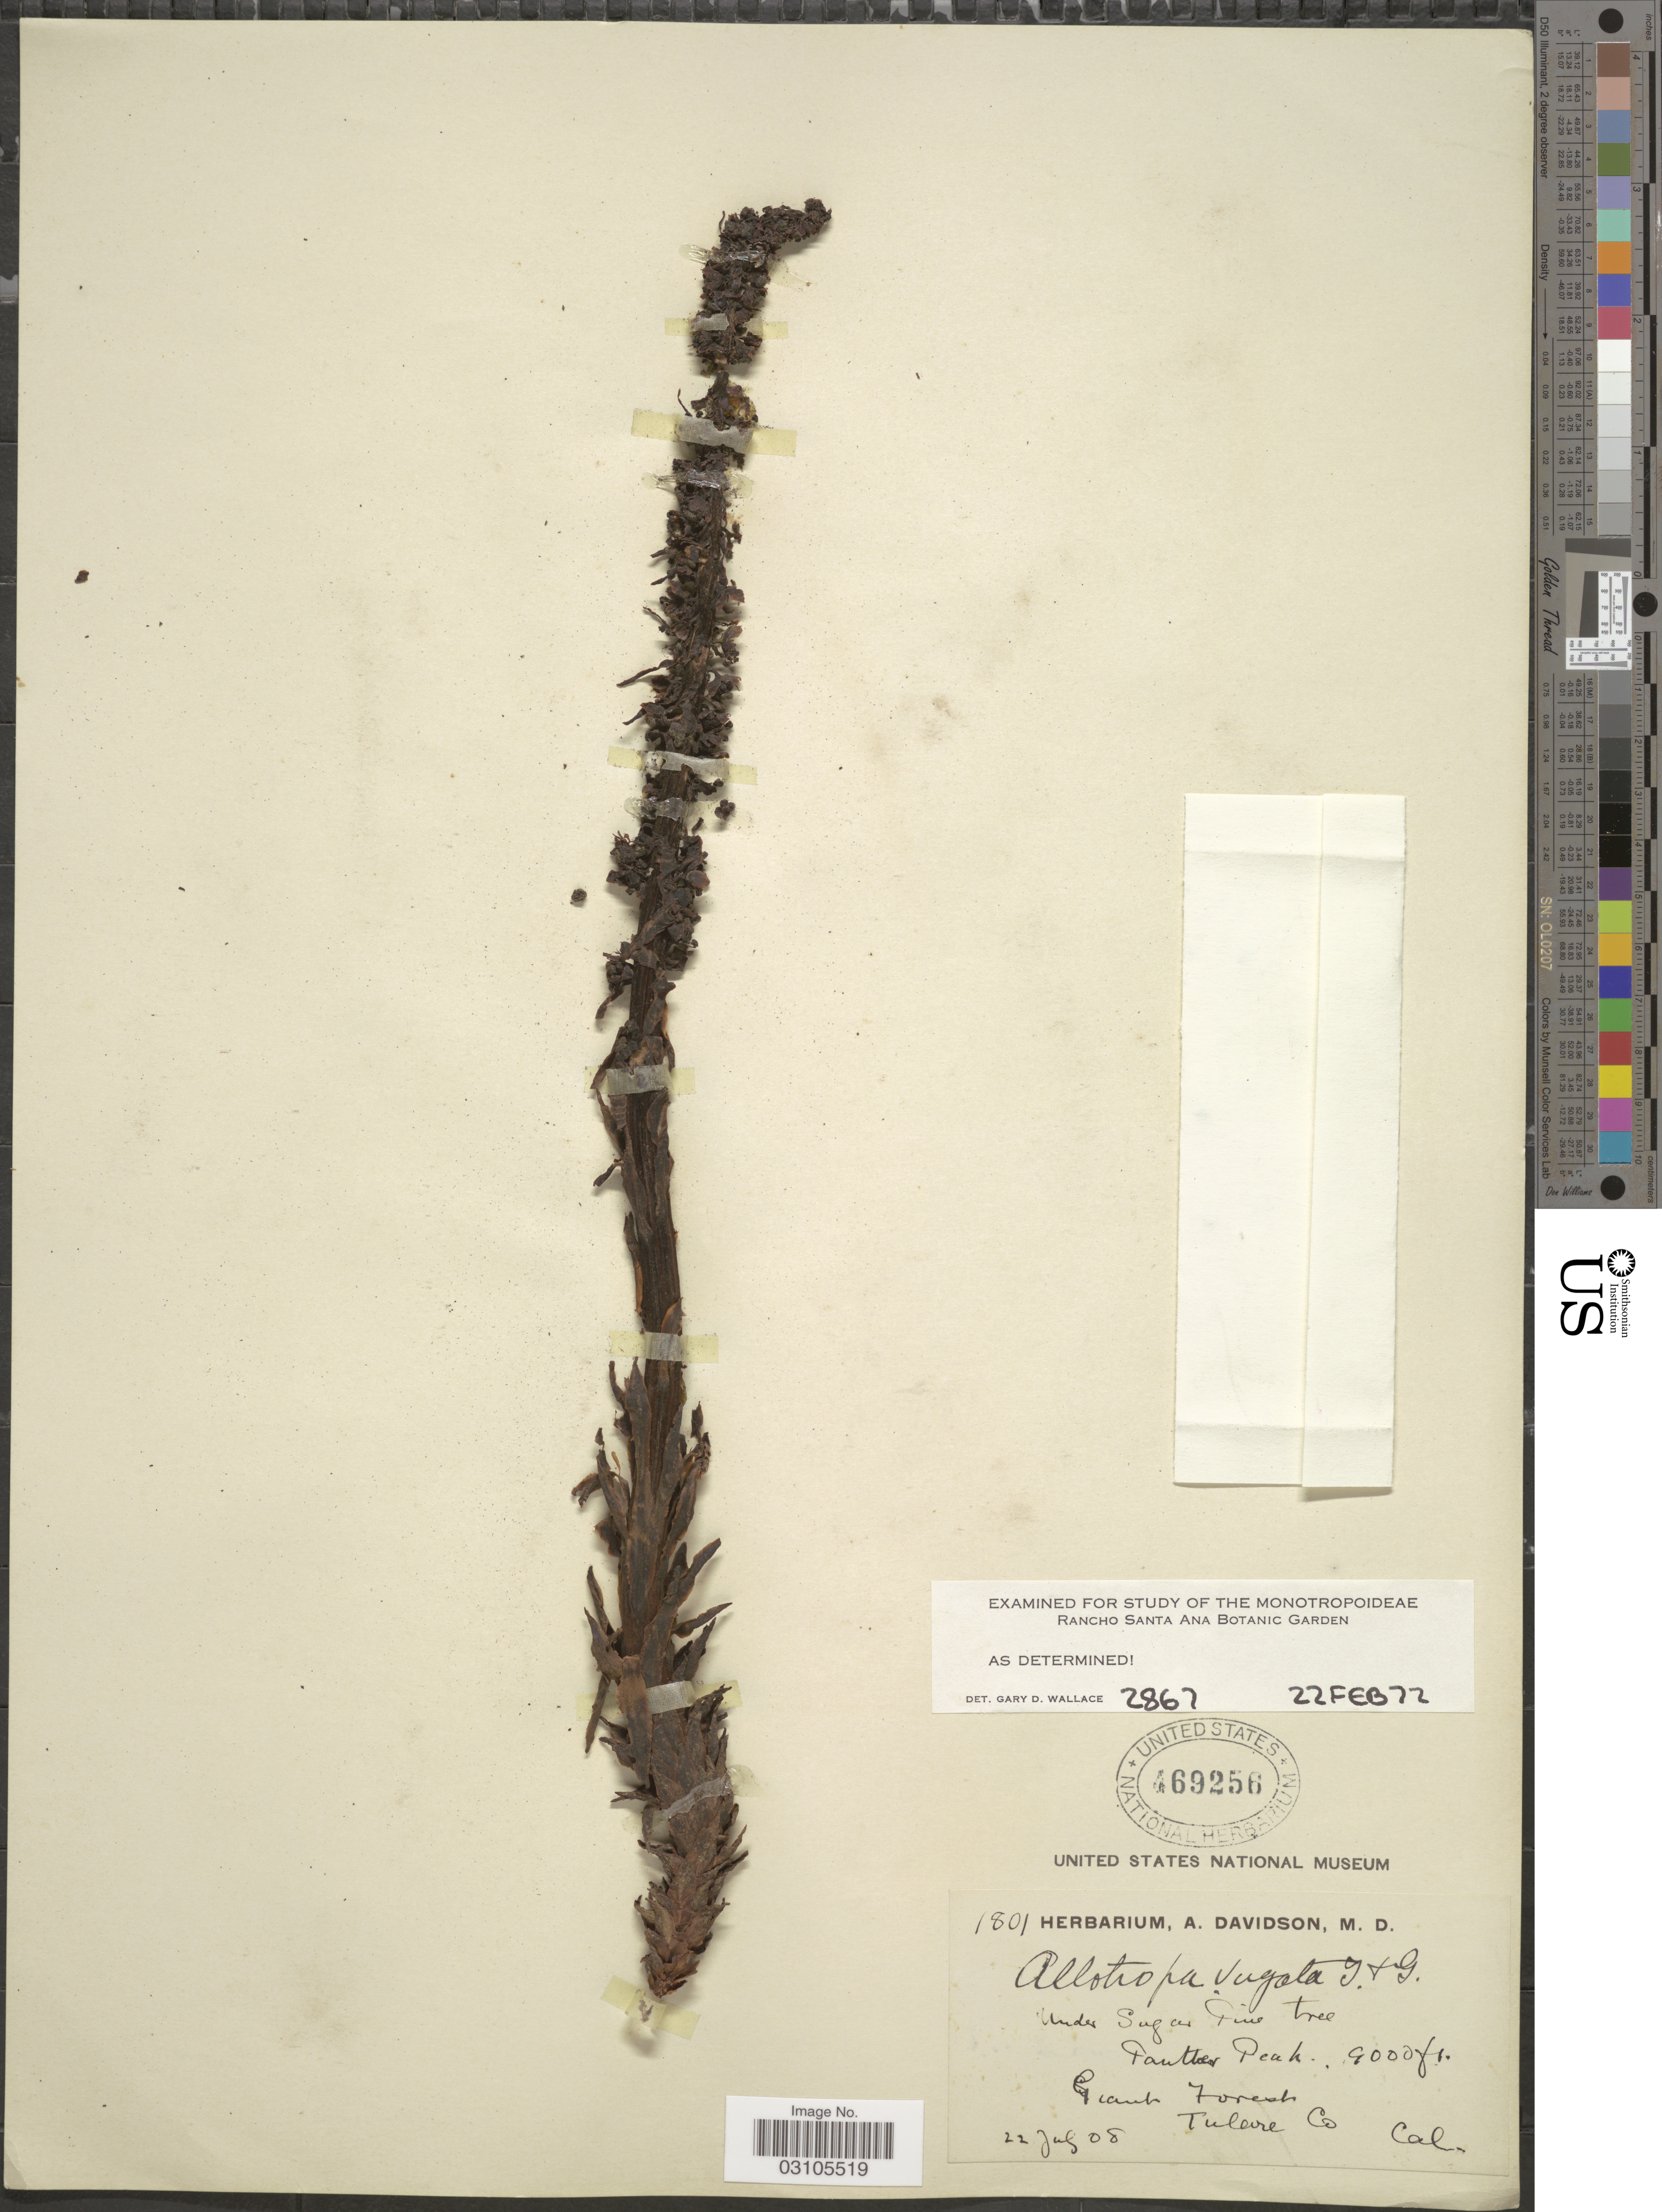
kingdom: Plantae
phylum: Tracheophyta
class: Magnoliopsida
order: Ericales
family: Ericaceae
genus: Allotropa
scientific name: Allotropa virgata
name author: Torr. & A. Gray ex A. Gray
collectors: ex herb. A. Davidson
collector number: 1801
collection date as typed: Transcribed d/m/y: 22/7/8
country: United States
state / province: California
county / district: Tulare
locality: Under Sugar Pine tree. Panther Peak. Giants Forest. Tulare Co.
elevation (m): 2743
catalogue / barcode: US 469256